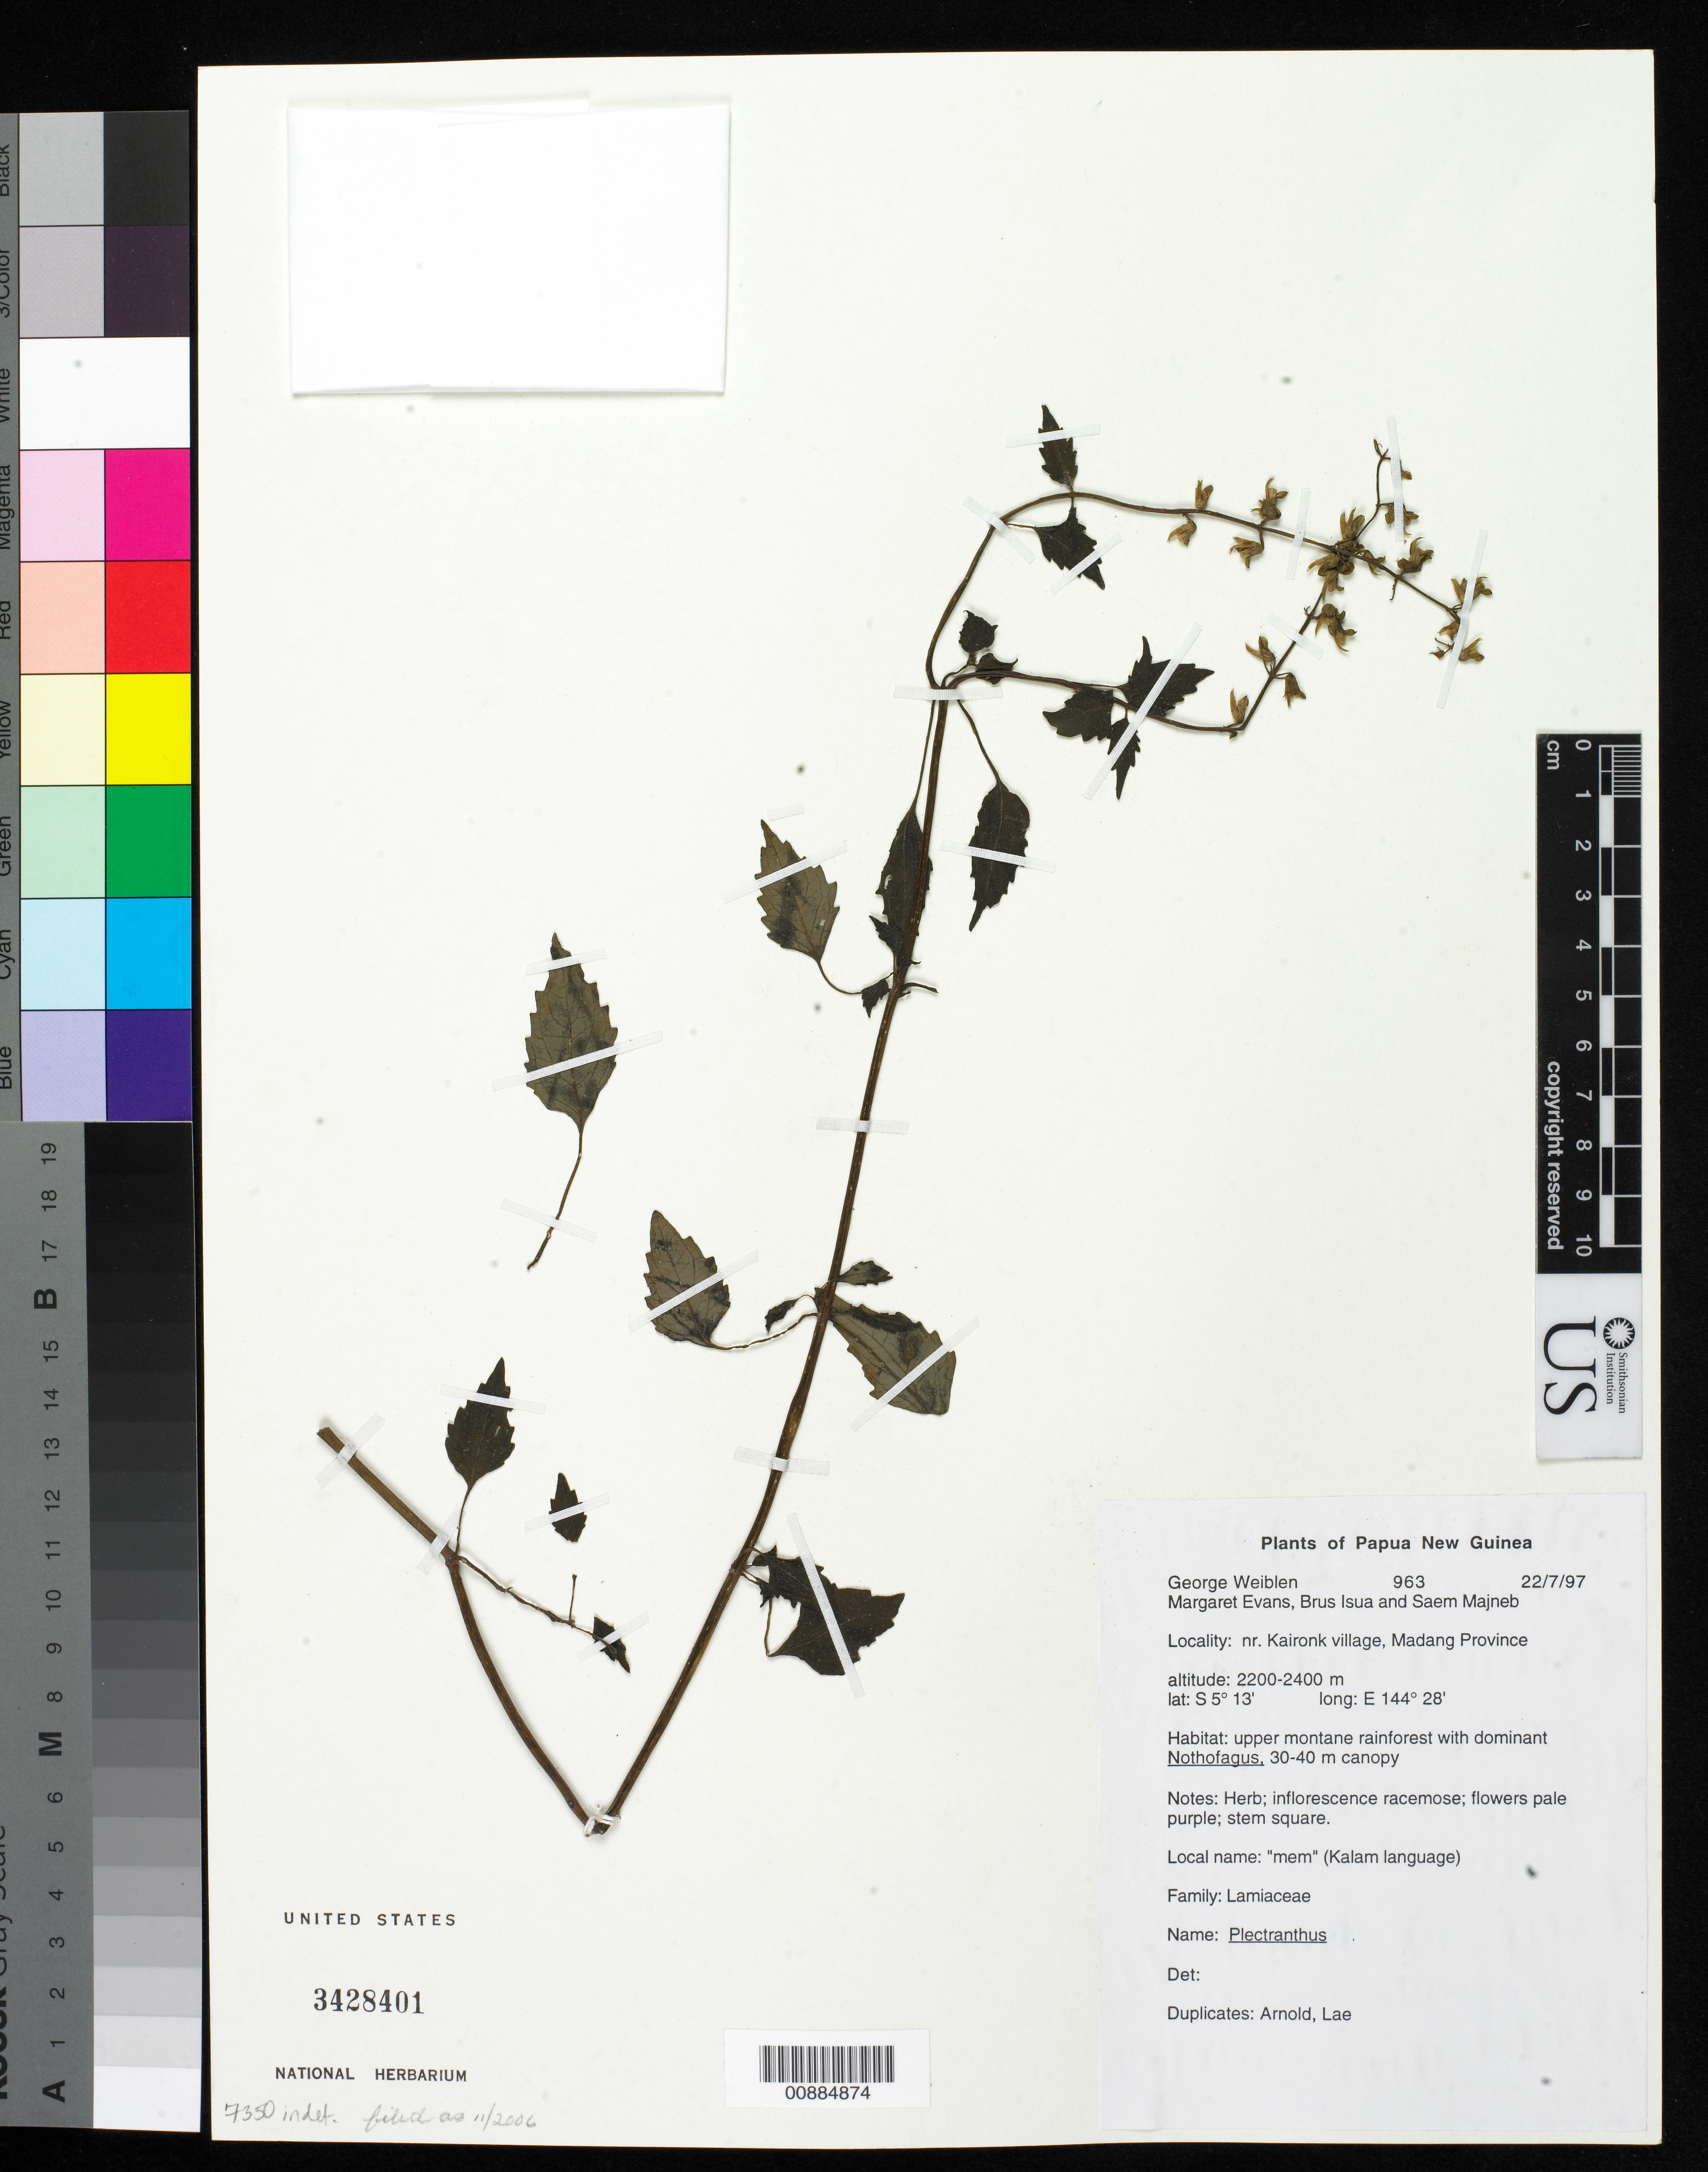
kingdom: Plantae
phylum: Tracheophyta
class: Magnoliopsida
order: Lamiales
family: Lamiaceae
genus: Plectranthus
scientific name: Plectranthus sp.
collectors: G. D. Weiblen, Marg. Evans, B. Isua & S. Majneb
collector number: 963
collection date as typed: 22 Jul 1997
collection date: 1997-07-22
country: Papua New Guinea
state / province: Madang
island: New Guinea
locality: Near Kaironk village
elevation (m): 2200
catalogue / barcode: US 3428401